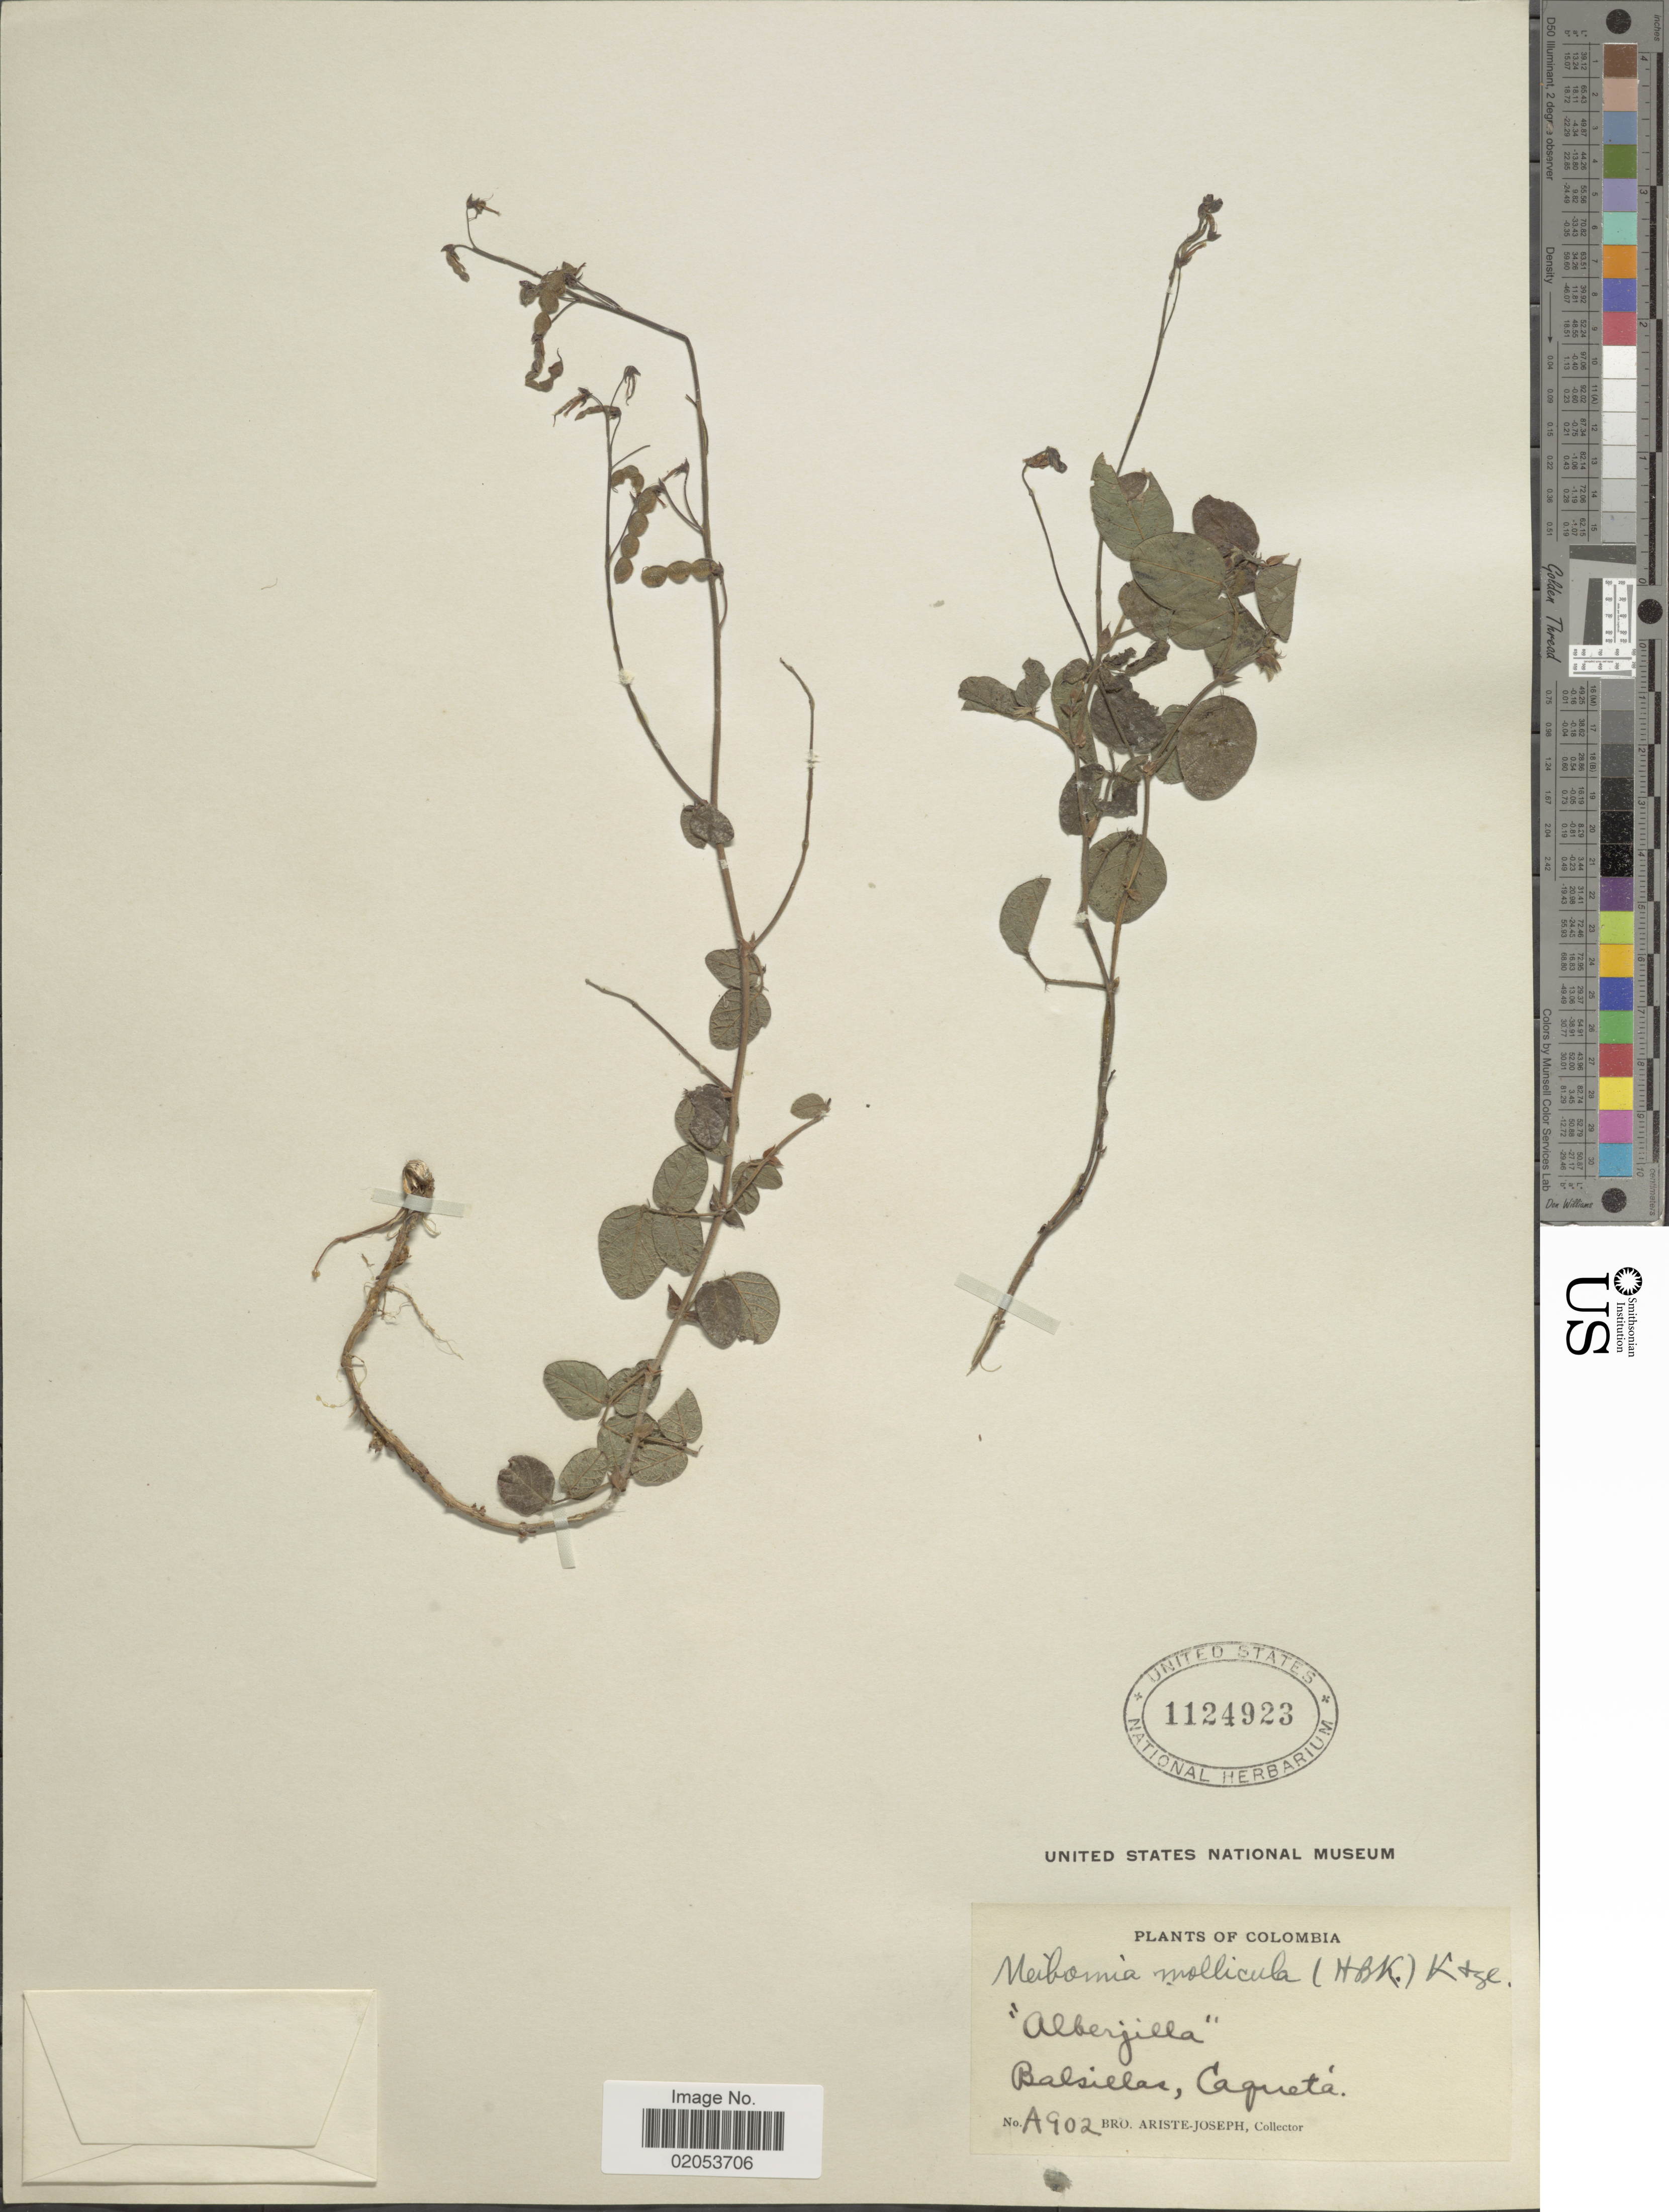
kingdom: Plantae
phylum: Tracheophyta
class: Magnoliopsida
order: Fabales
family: Fabaceae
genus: Desmodium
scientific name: Desmodium molliculum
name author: (Kunth) DC.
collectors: Bro. Ariste-Joseph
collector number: A902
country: Colombia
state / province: Caquetá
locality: Balsillas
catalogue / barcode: US 1124923